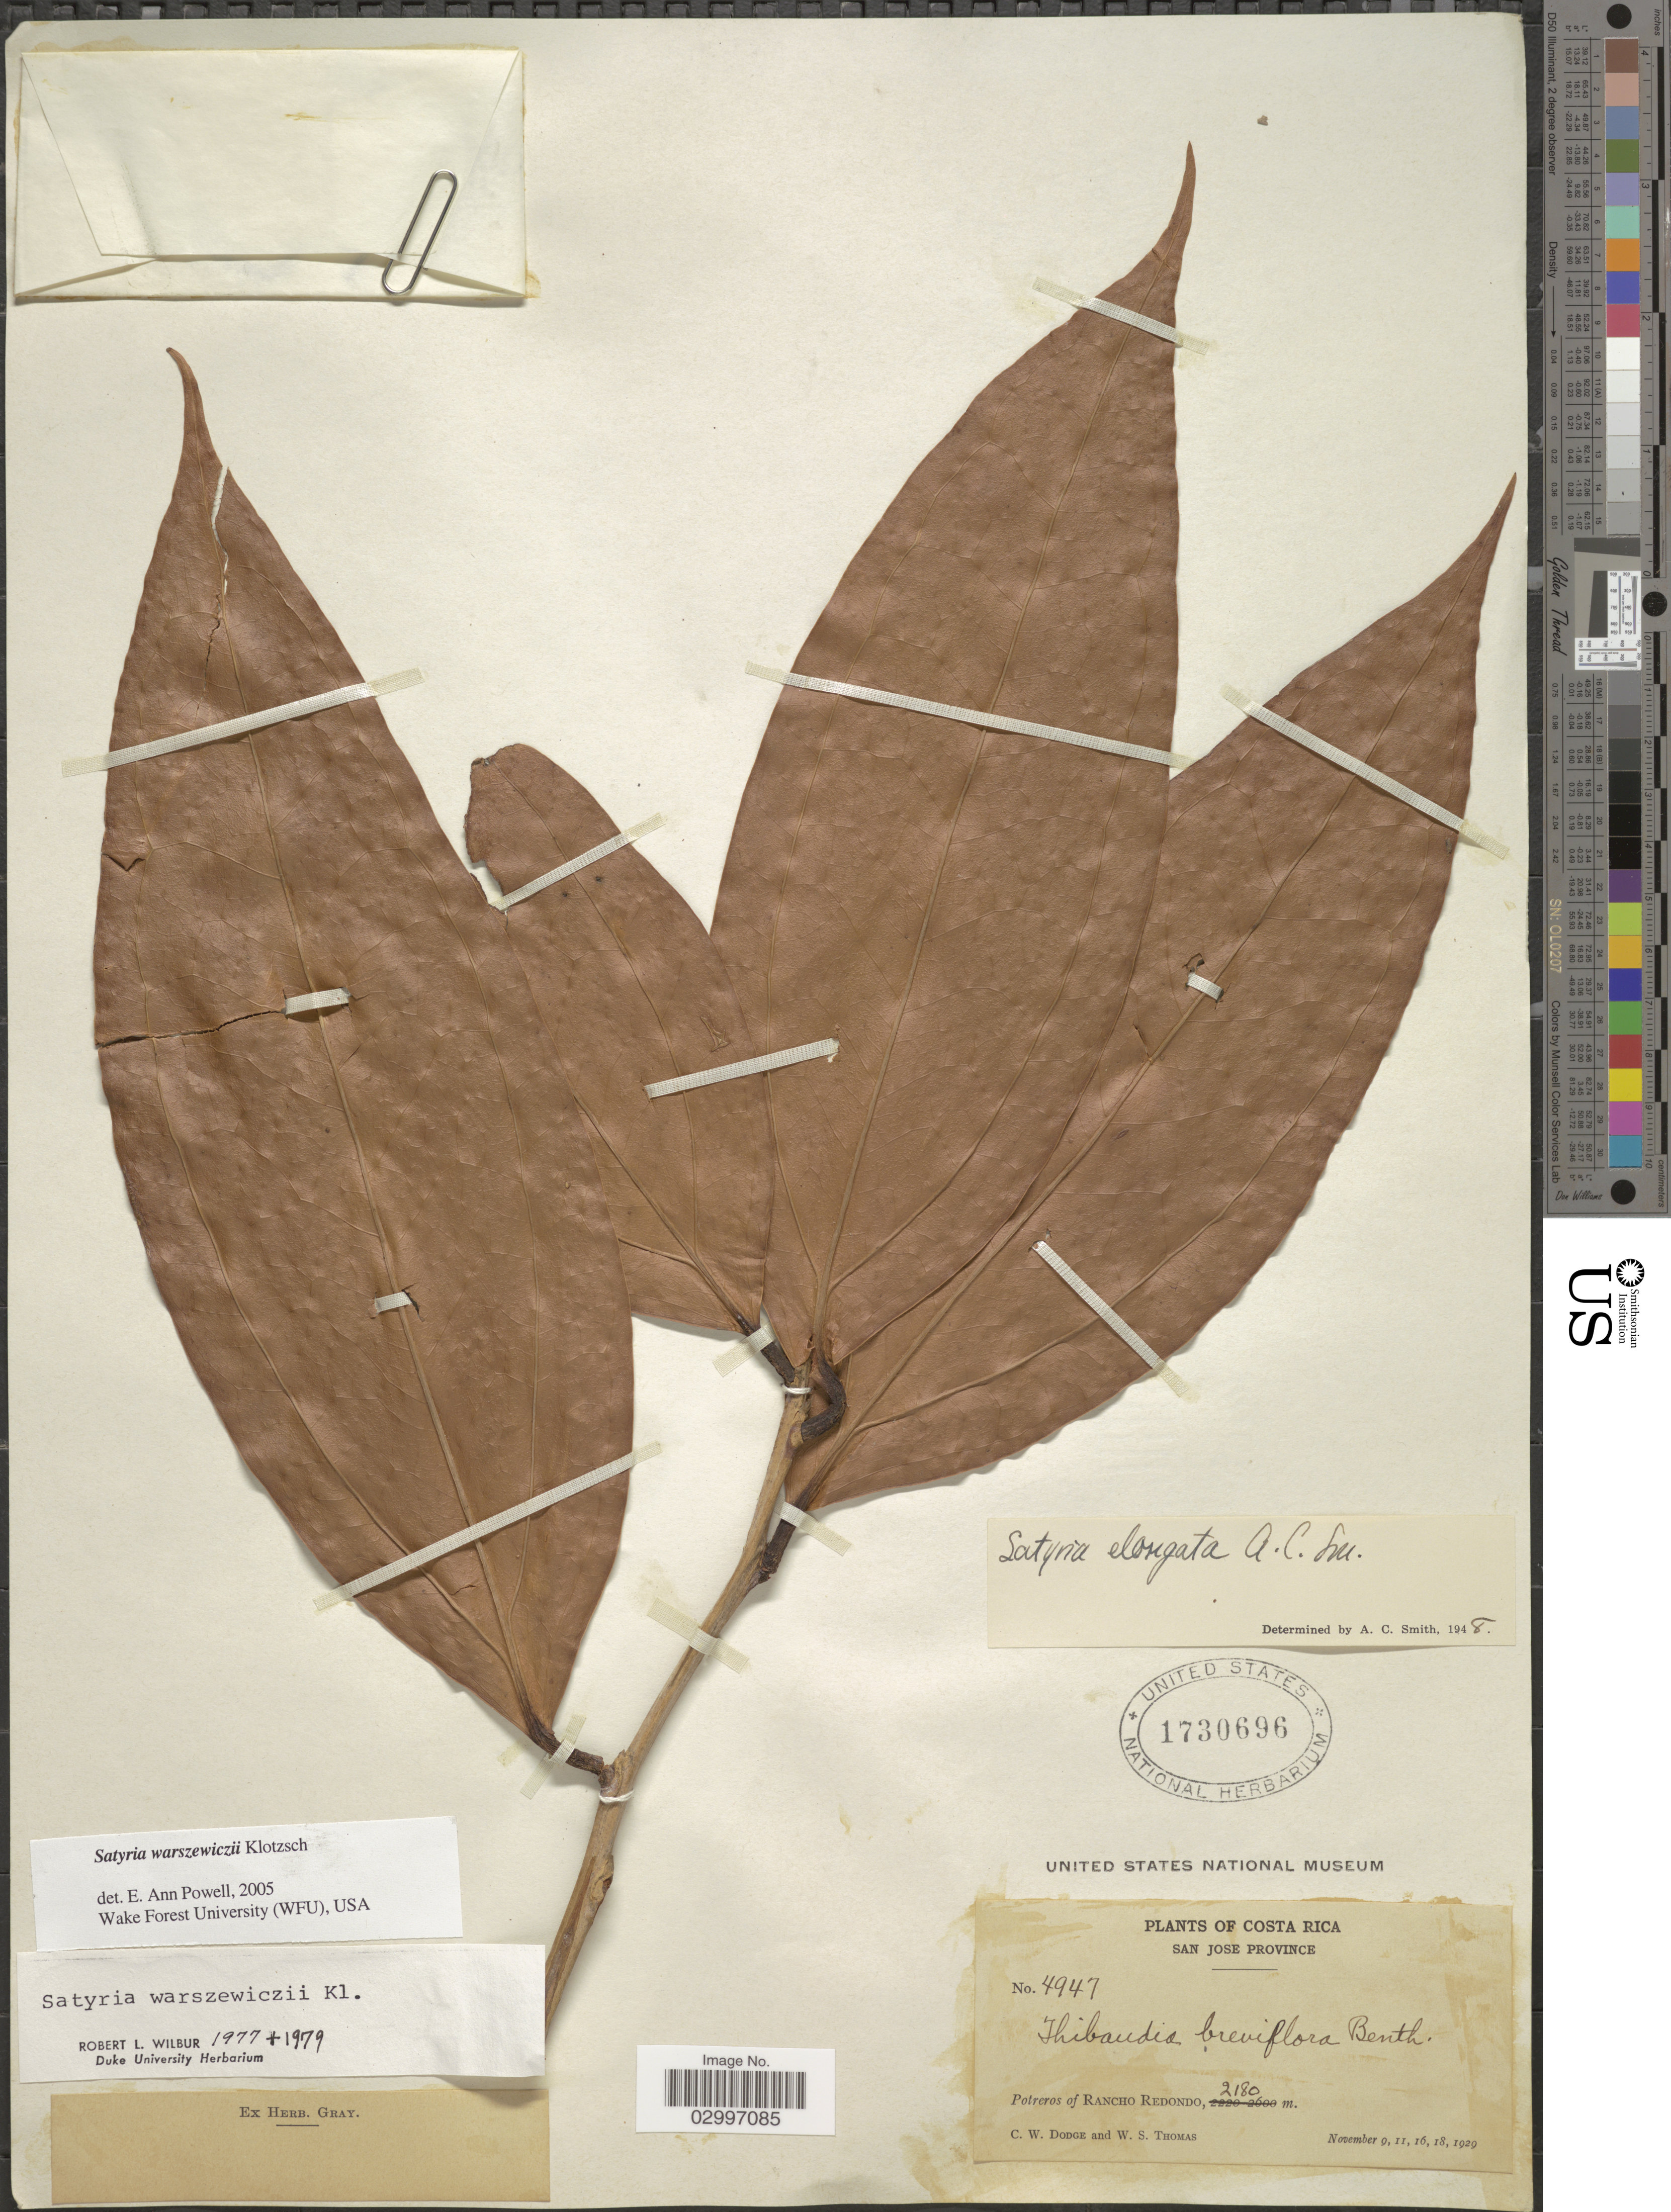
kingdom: Plantae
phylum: Tracheophyta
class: Magnoliopsida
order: Ericales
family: Ericaceae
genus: Satyria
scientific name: Satyria warszewiczii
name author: Klotzsch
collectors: C. Dodge & W. S. Thomas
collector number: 4947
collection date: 1929-11-09/1929-11-18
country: Costa Rica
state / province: San José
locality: Potreros of Rancho Redondo.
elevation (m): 2180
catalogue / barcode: US 1730696